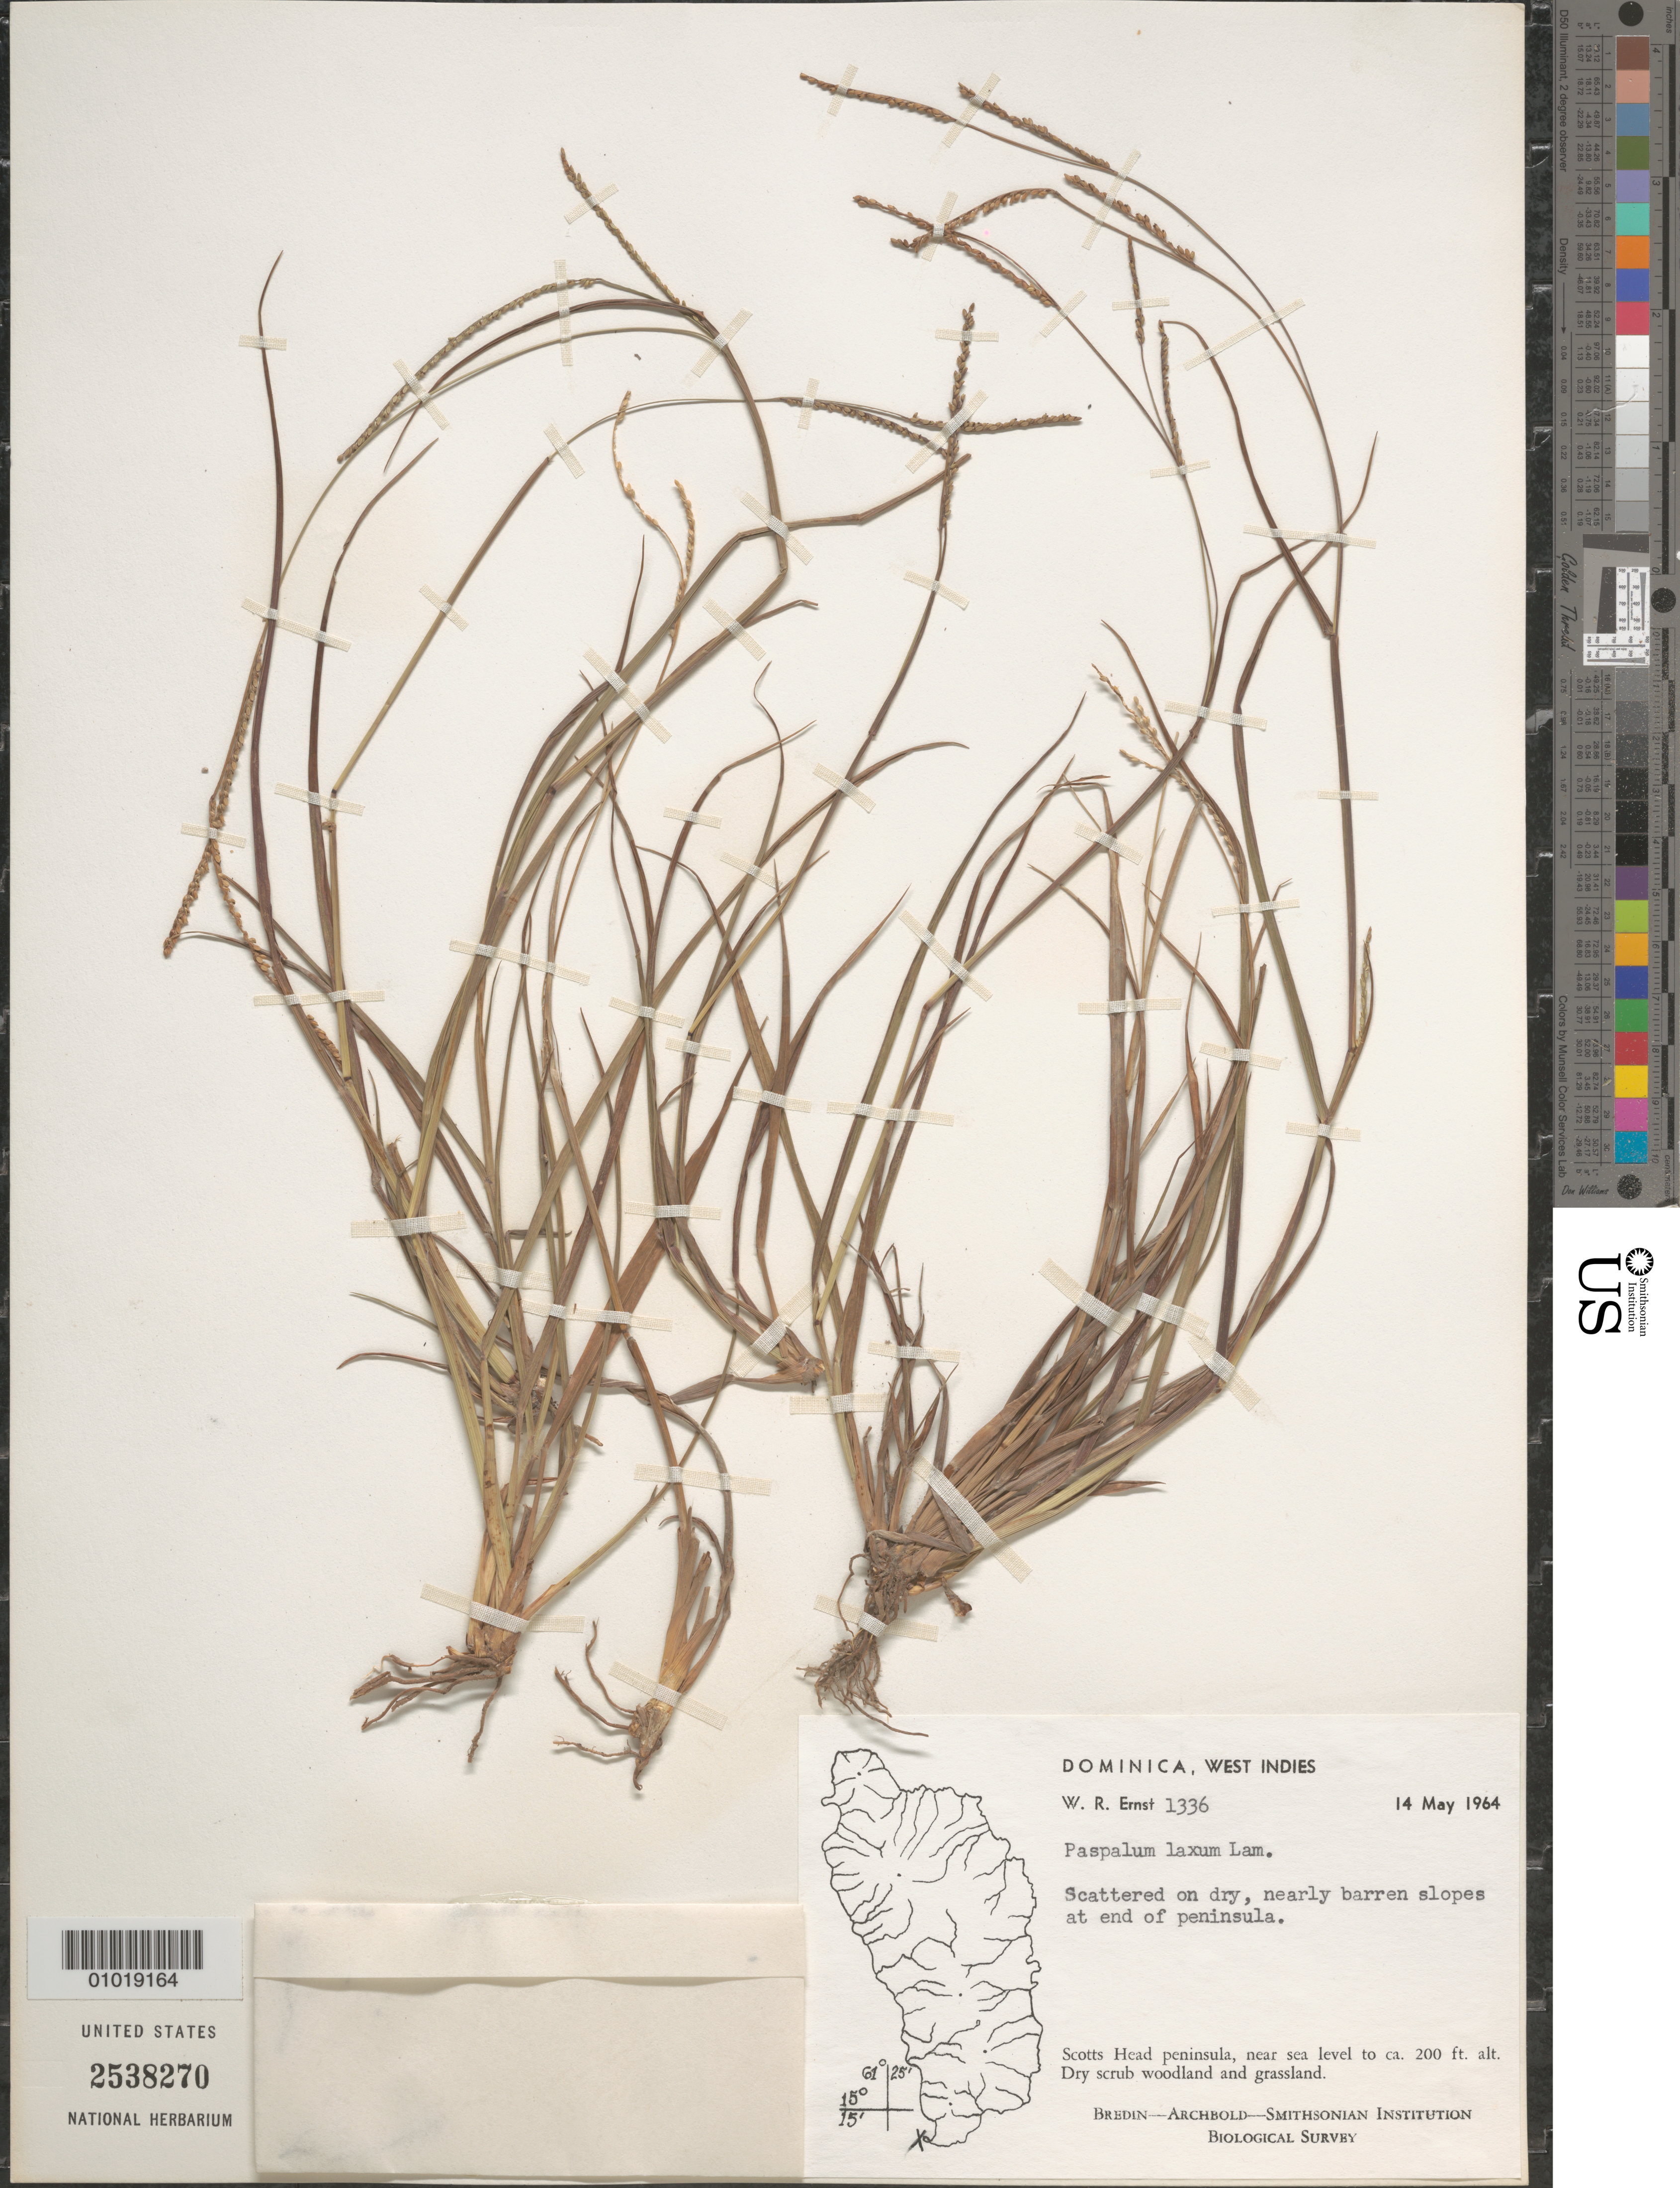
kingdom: Plantae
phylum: Tracheophyta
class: Liliopsida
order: Poales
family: Poaceae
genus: Paspalum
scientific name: Paspalum laxum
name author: Lam.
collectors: W. R. Ernst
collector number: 1336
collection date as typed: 14 May 1964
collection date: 1964-05-14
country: Dominica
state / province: St. Mark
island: Dominica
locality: Scotts Head peninsula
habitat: Dry scrub woodland and grassland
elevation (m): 0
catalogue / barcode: US 2538270